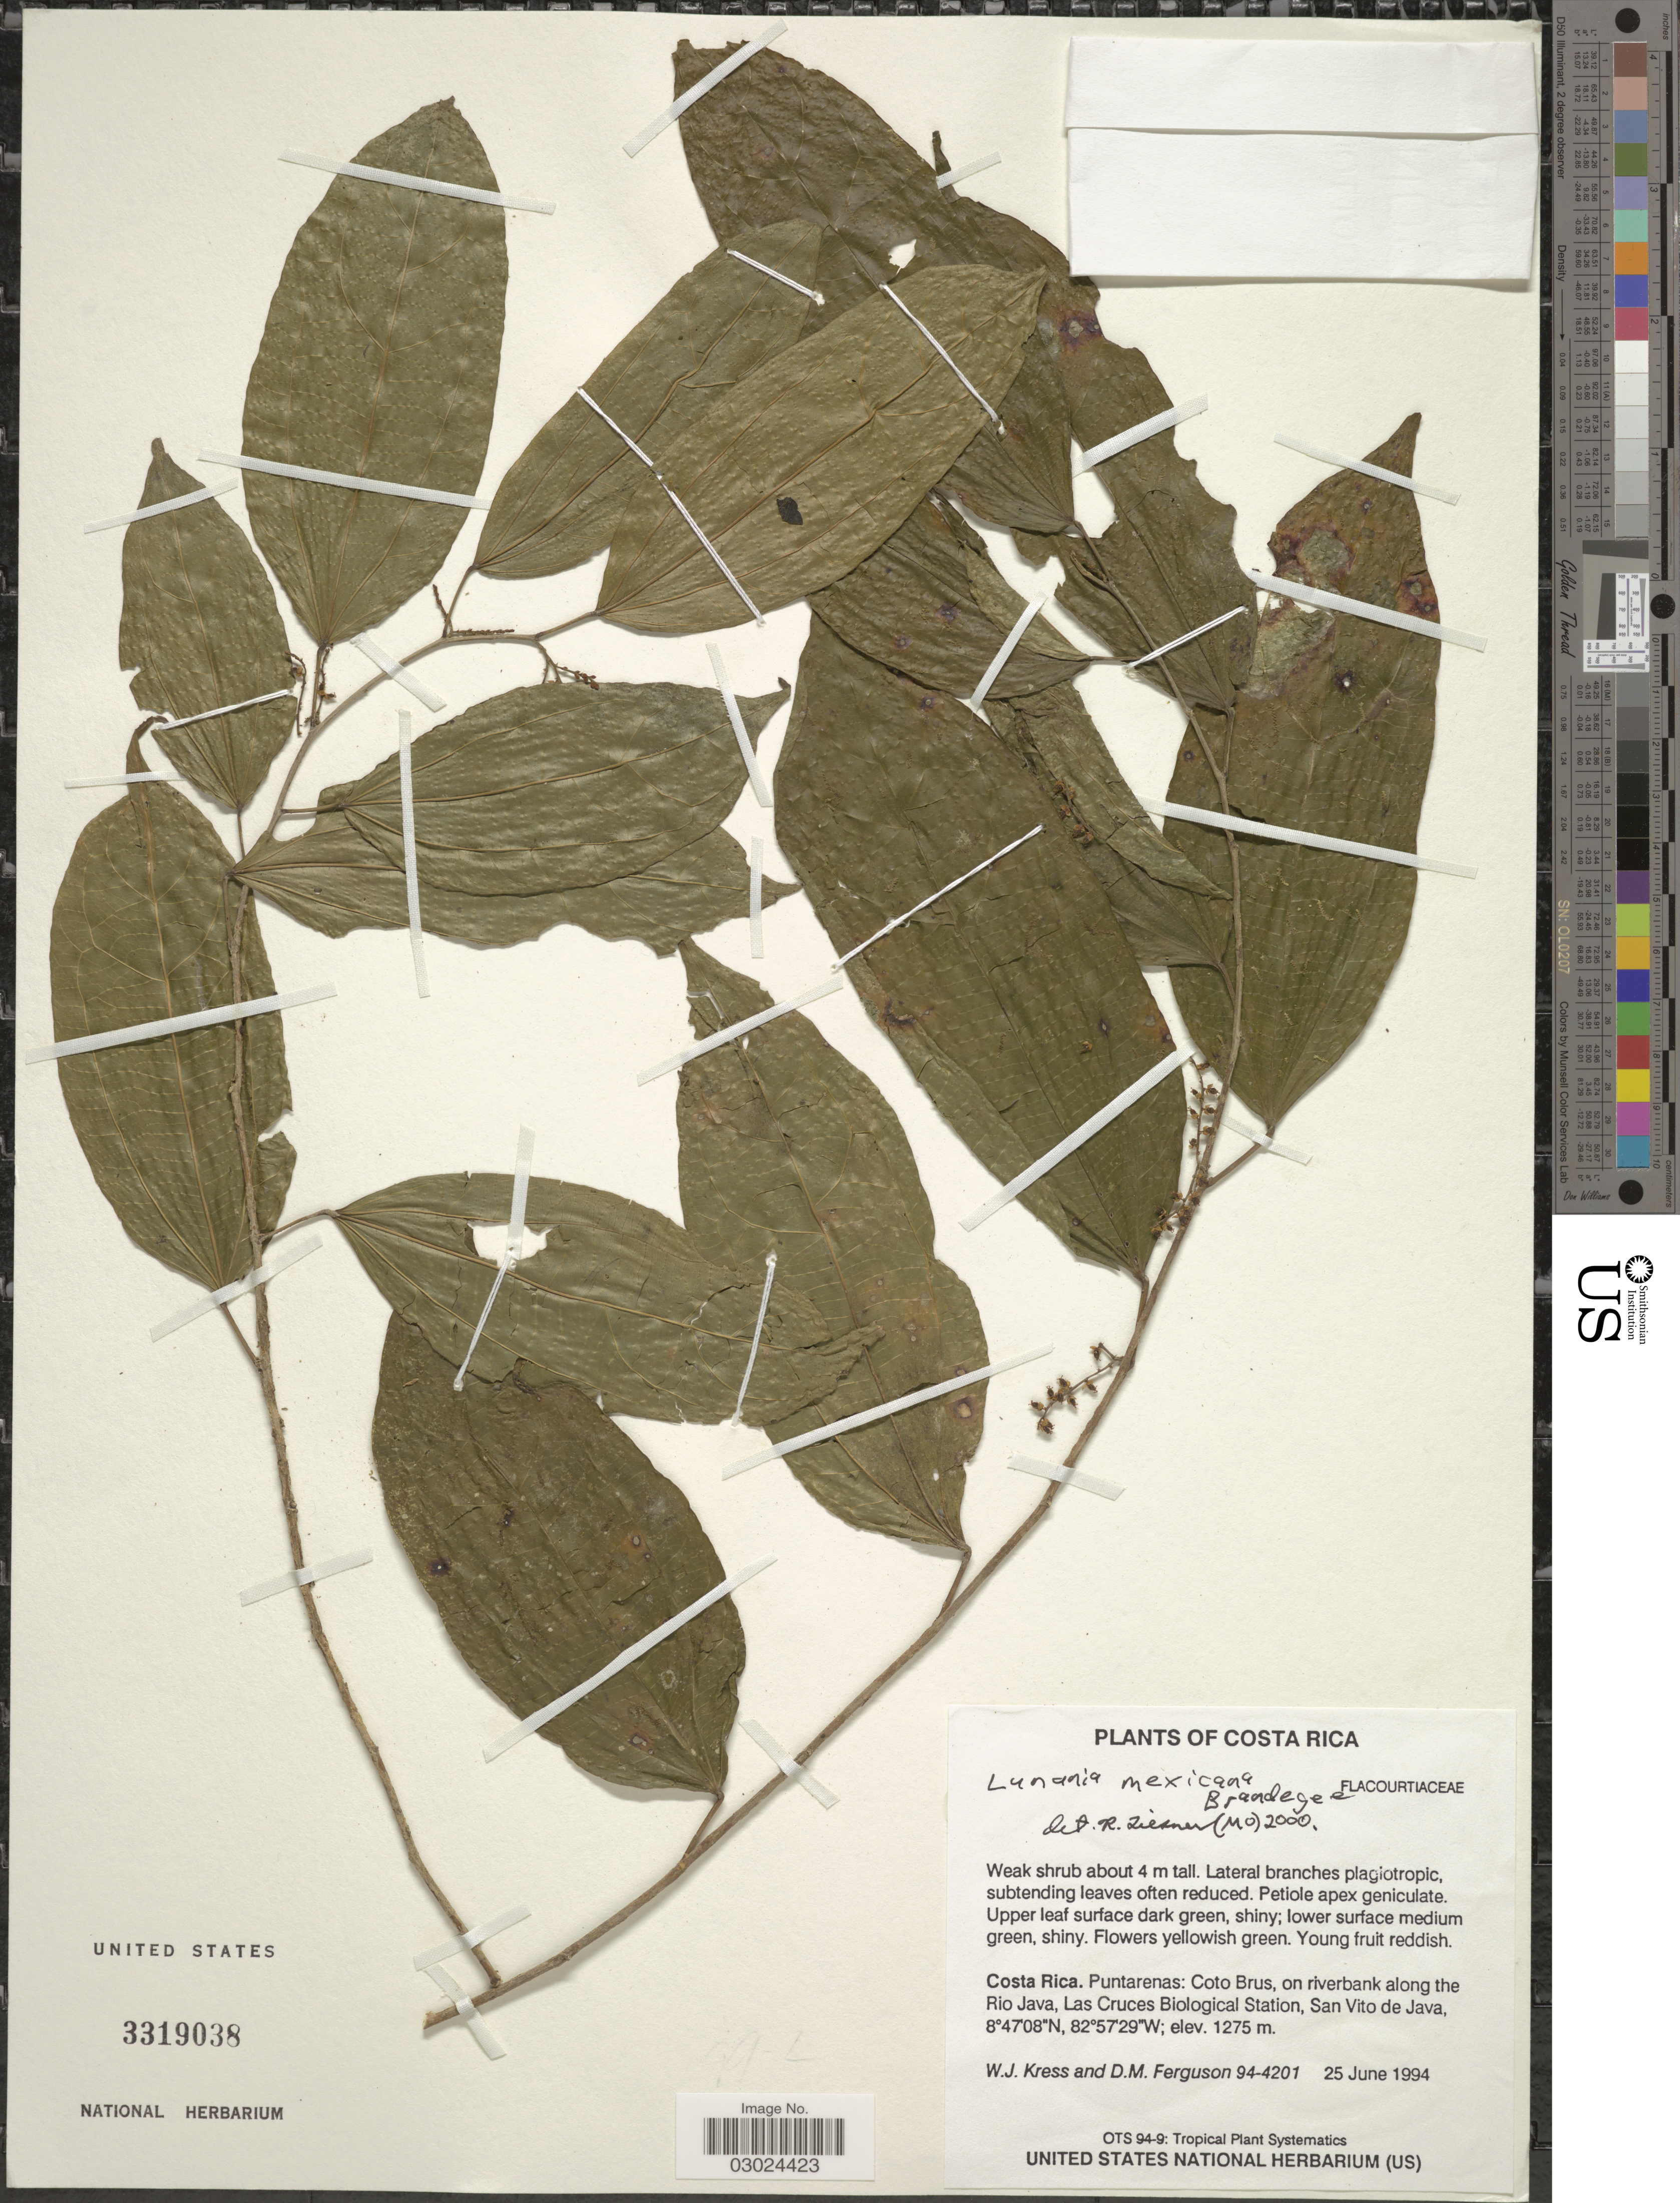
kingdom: Plantae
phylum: Tracheophyta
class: Magnoliopsida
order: Malpighiales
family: Salicaceae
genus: Lunania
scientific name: Lunania mexicana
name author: Brandegee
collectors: W. J. Kress & D. M. Ferguson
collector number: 94-4201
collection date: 1994-06-25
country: Costa Rica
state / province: Puntarenas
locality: Coto Brus, on riverbank along the Rio Java, Las Cruces Biological Station, San Vito de Java.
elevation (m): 1275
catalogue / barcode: US 3319038